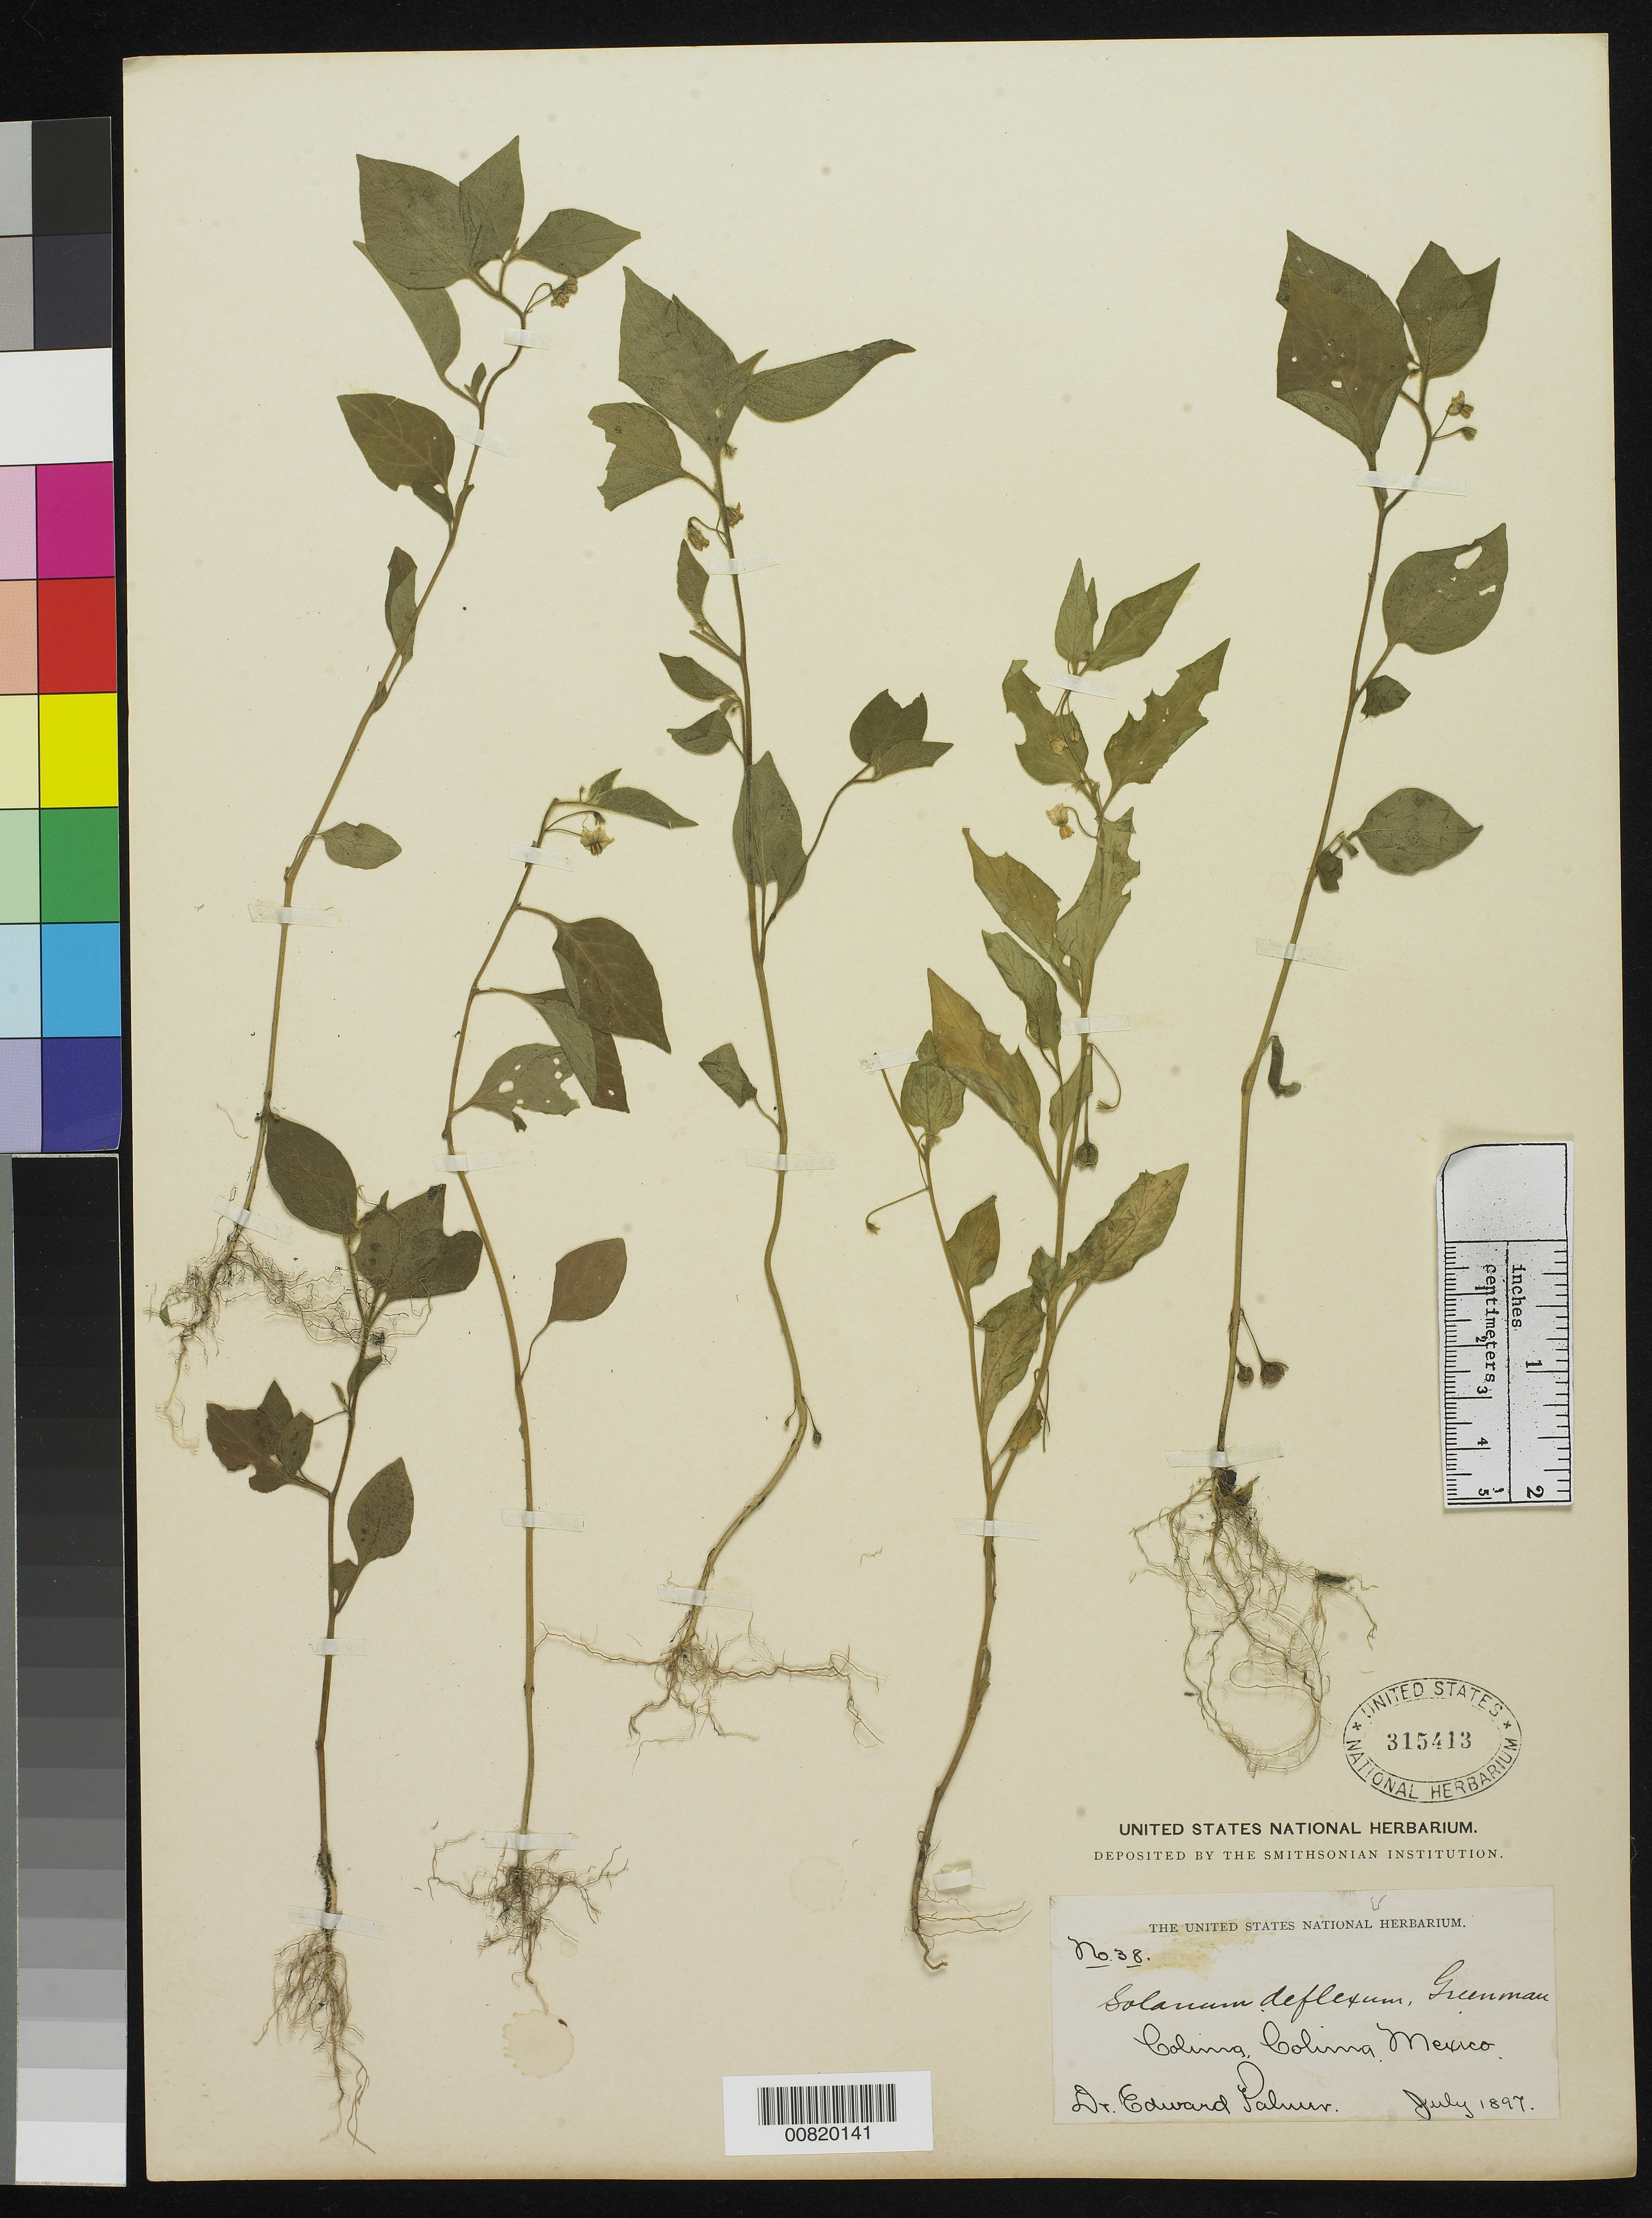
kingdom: Plantae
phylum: Tracheophyta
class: Magnoliopsida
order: Solanales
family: Solanaceae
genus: Solanum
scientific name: Solanum deflexum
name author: Greenm.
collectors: E. Palmer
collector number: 38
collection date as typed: Jul 1897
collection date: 1897-07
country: Mexico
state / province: Colima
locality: Colima, Colima.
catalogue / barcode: US 315413